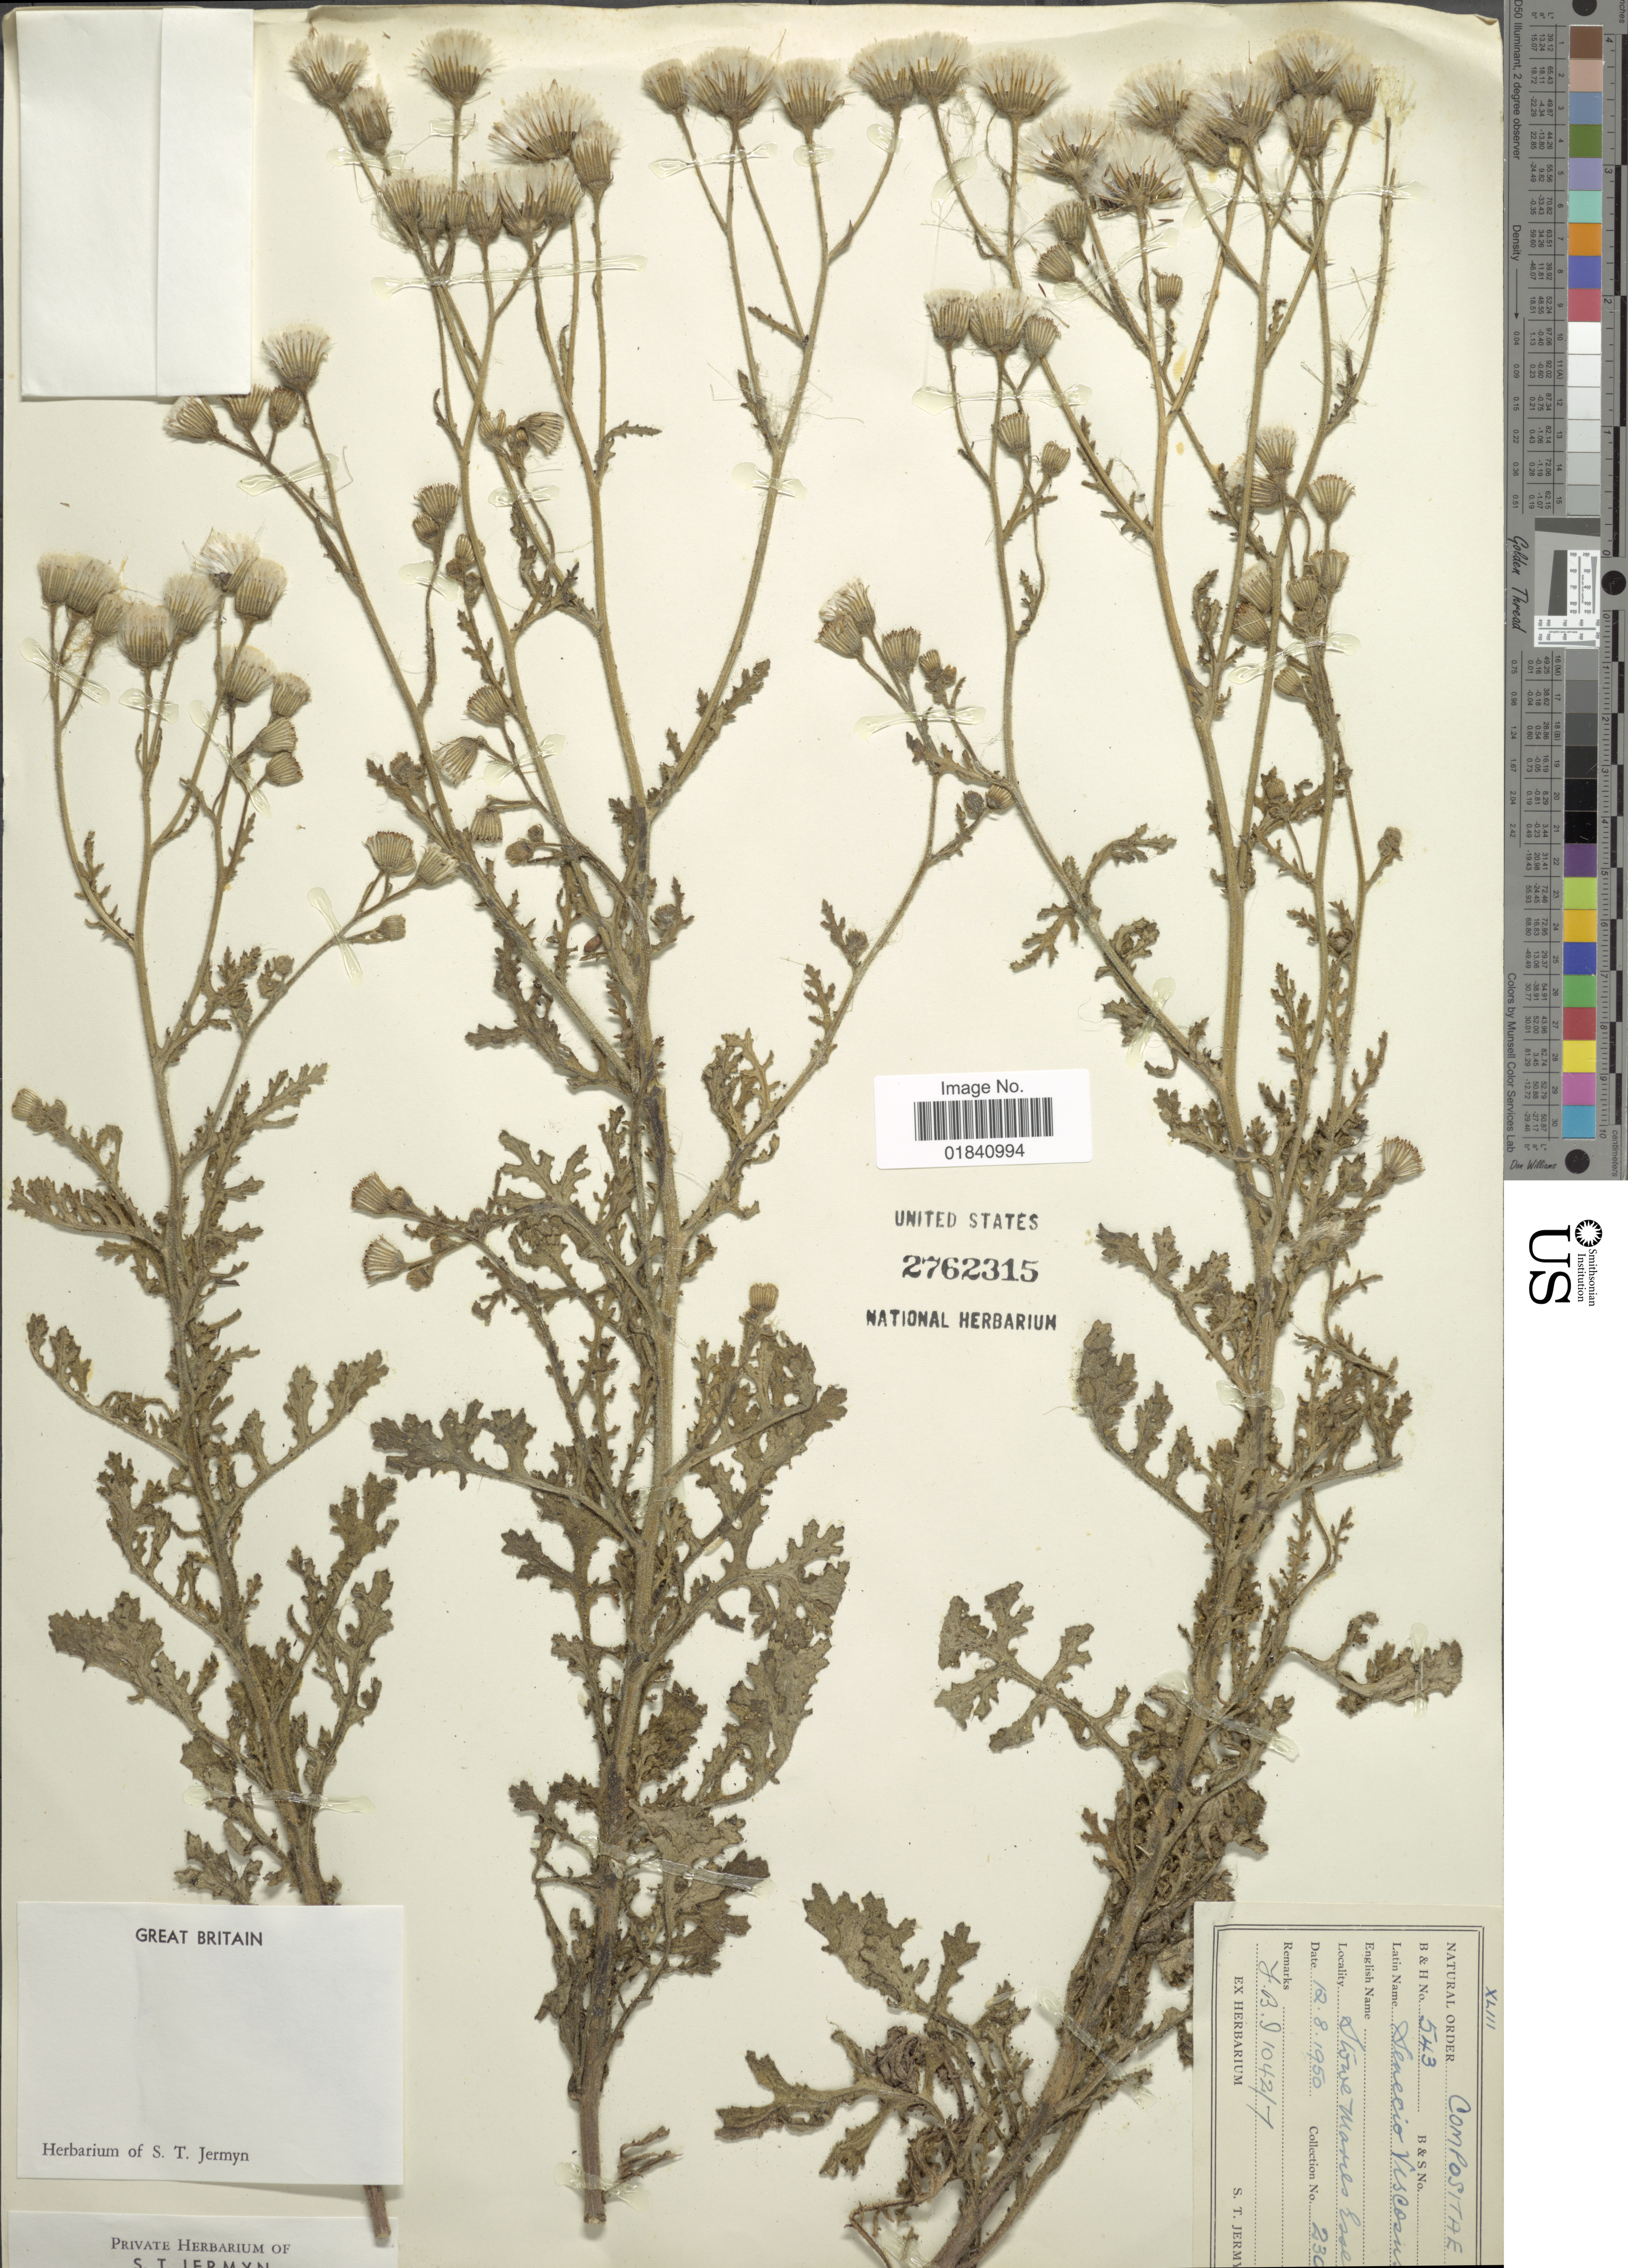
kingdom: Plantae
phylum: Tracheophyta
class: Magnoliopsida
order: Asterales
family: Asteraceae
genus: Senecio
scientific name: Senecio viscosus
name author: L.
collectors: ex herb. S. T. Jermyn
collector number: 230*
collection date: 1950-08-12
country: United Kingdom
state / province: England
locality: Stowe Marels Essex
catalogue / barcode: US 2762315